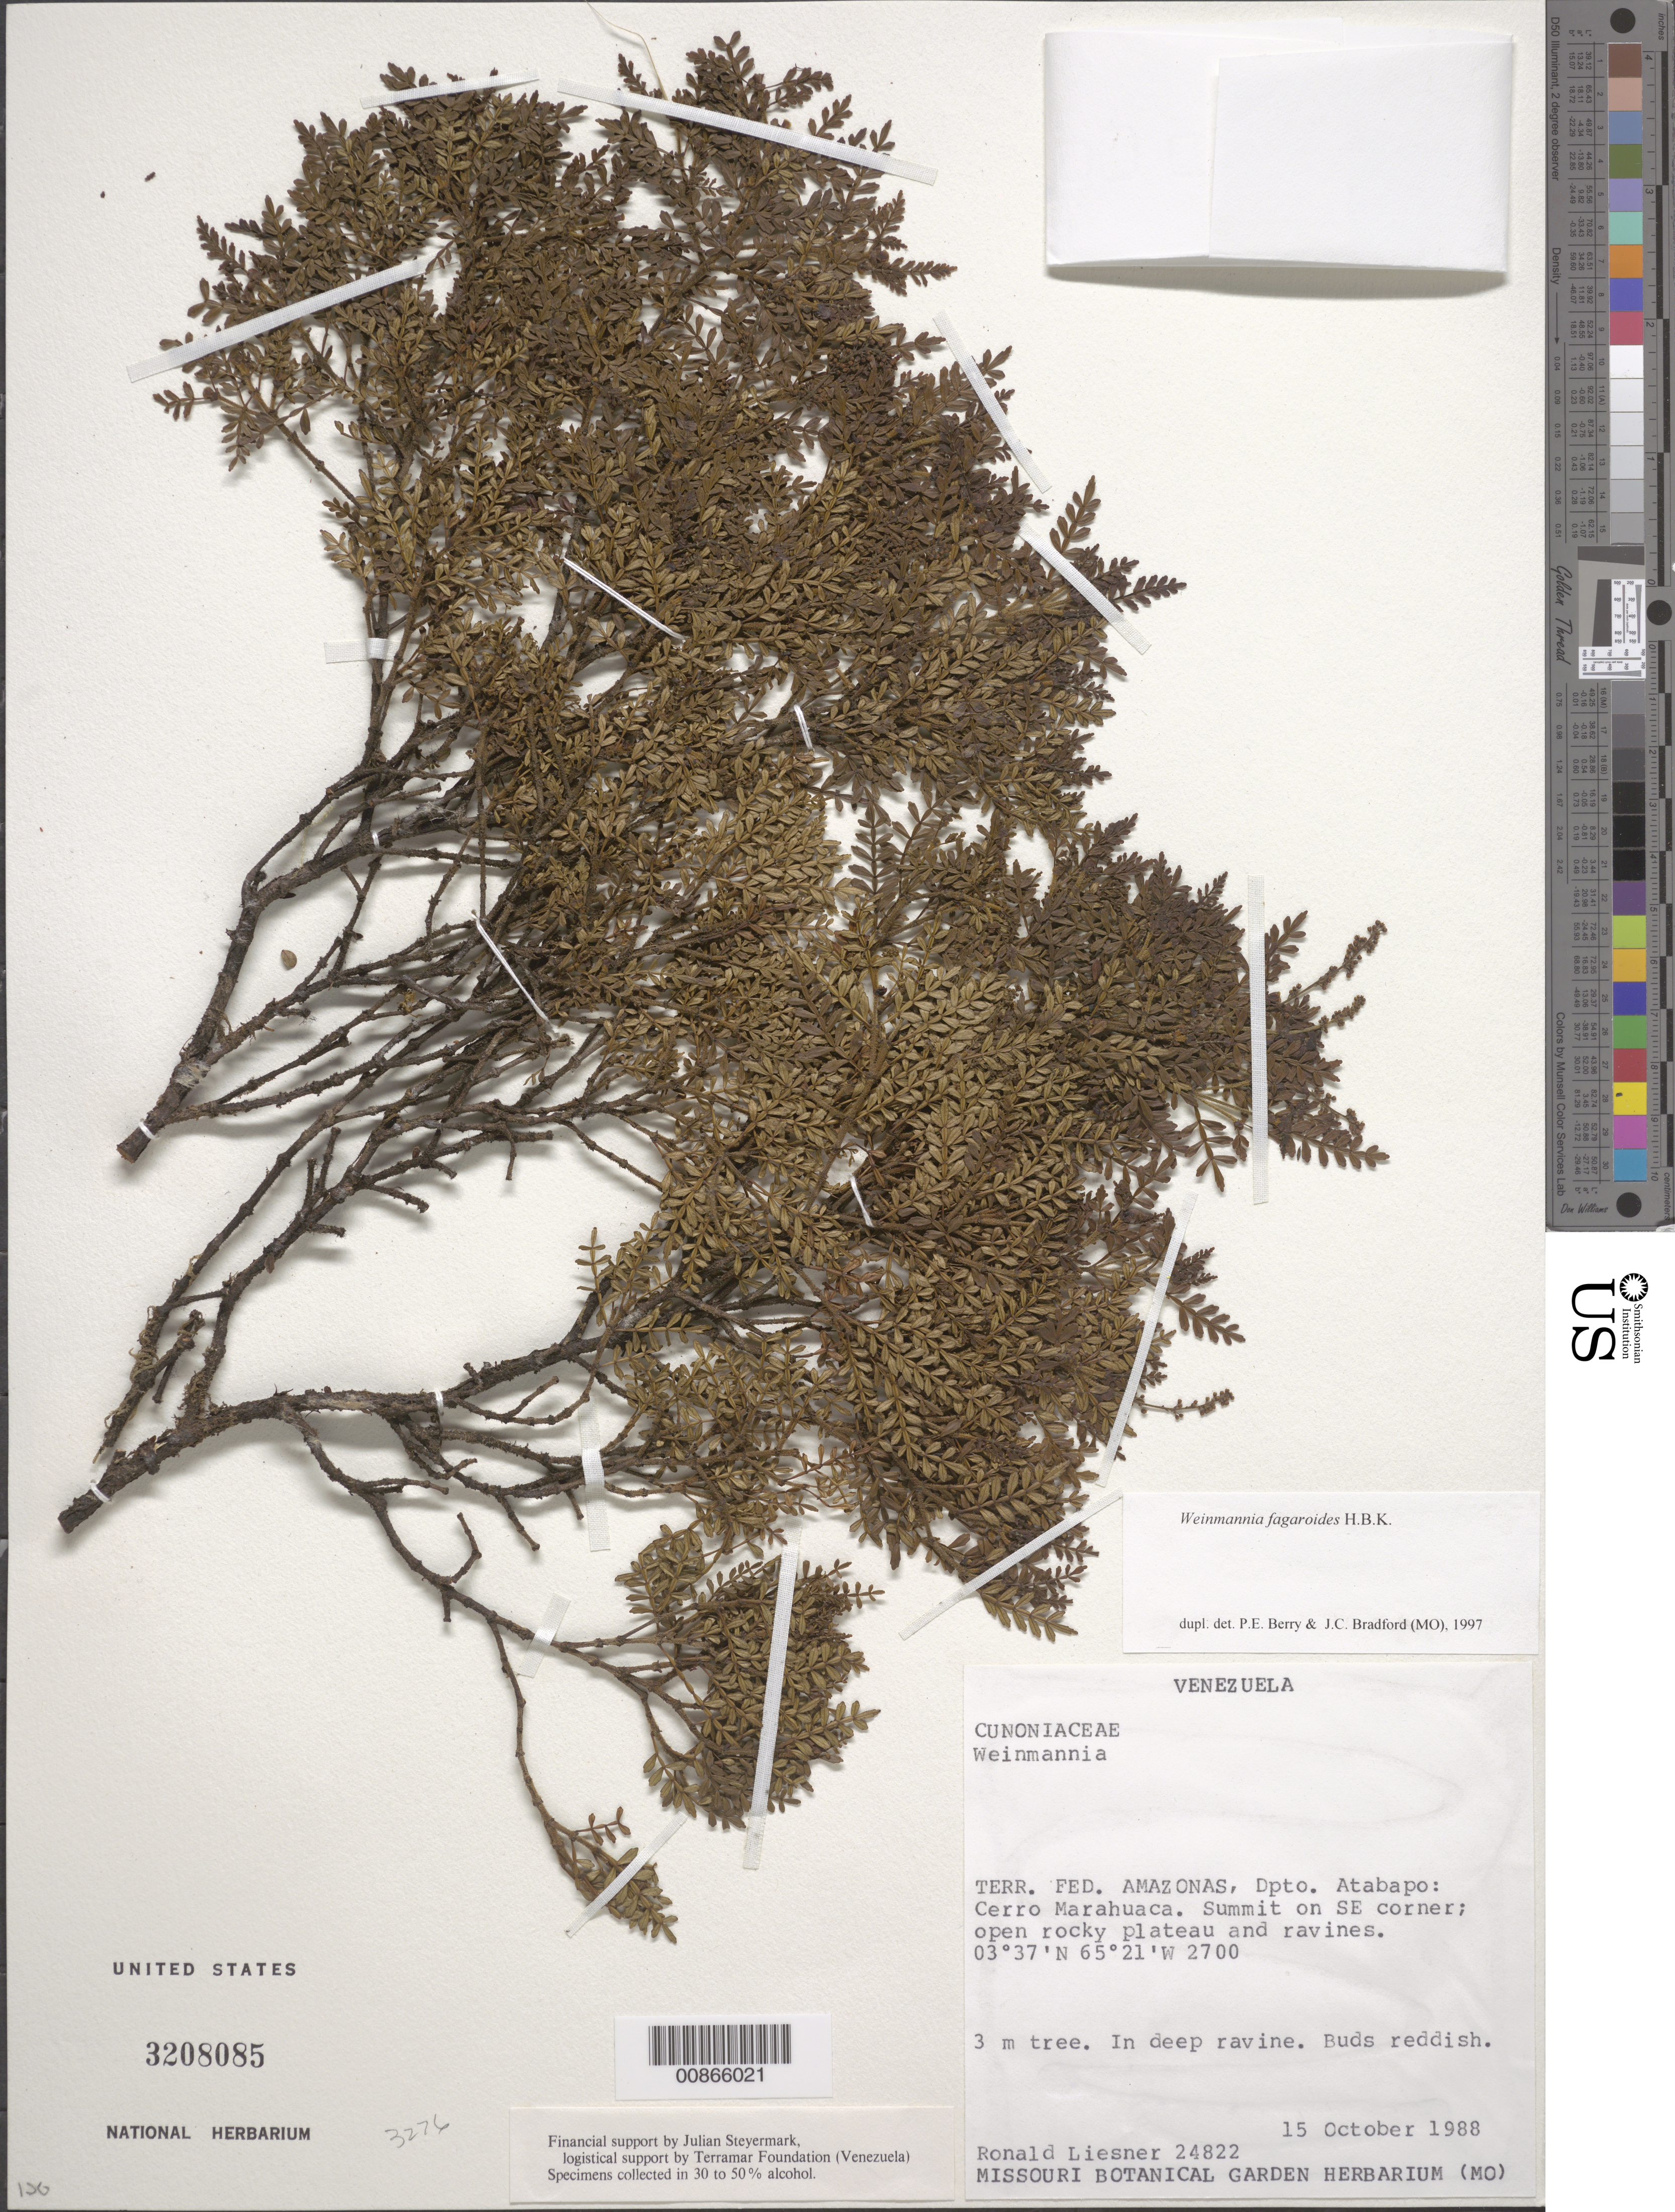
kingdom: Plantae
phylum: Tracheophyta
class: Magnoliopsida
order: Oxalidales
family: Cunoniaceae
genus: Weinmannia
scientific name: Weinmannia fagaroides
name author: Kunth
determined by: Berry, P. E.; Bradford, J. C.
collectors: R. L. Liesner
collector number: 24822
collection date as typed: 15-Oct-88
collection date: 1988-10-15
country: Venezuela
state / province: Amazonas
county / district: Atabapo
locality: Cerro Marahuaca, summit on SE corner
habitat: Open rocky plateau and ravines; in deep ravine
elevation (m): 2700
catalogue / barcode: US 3208085